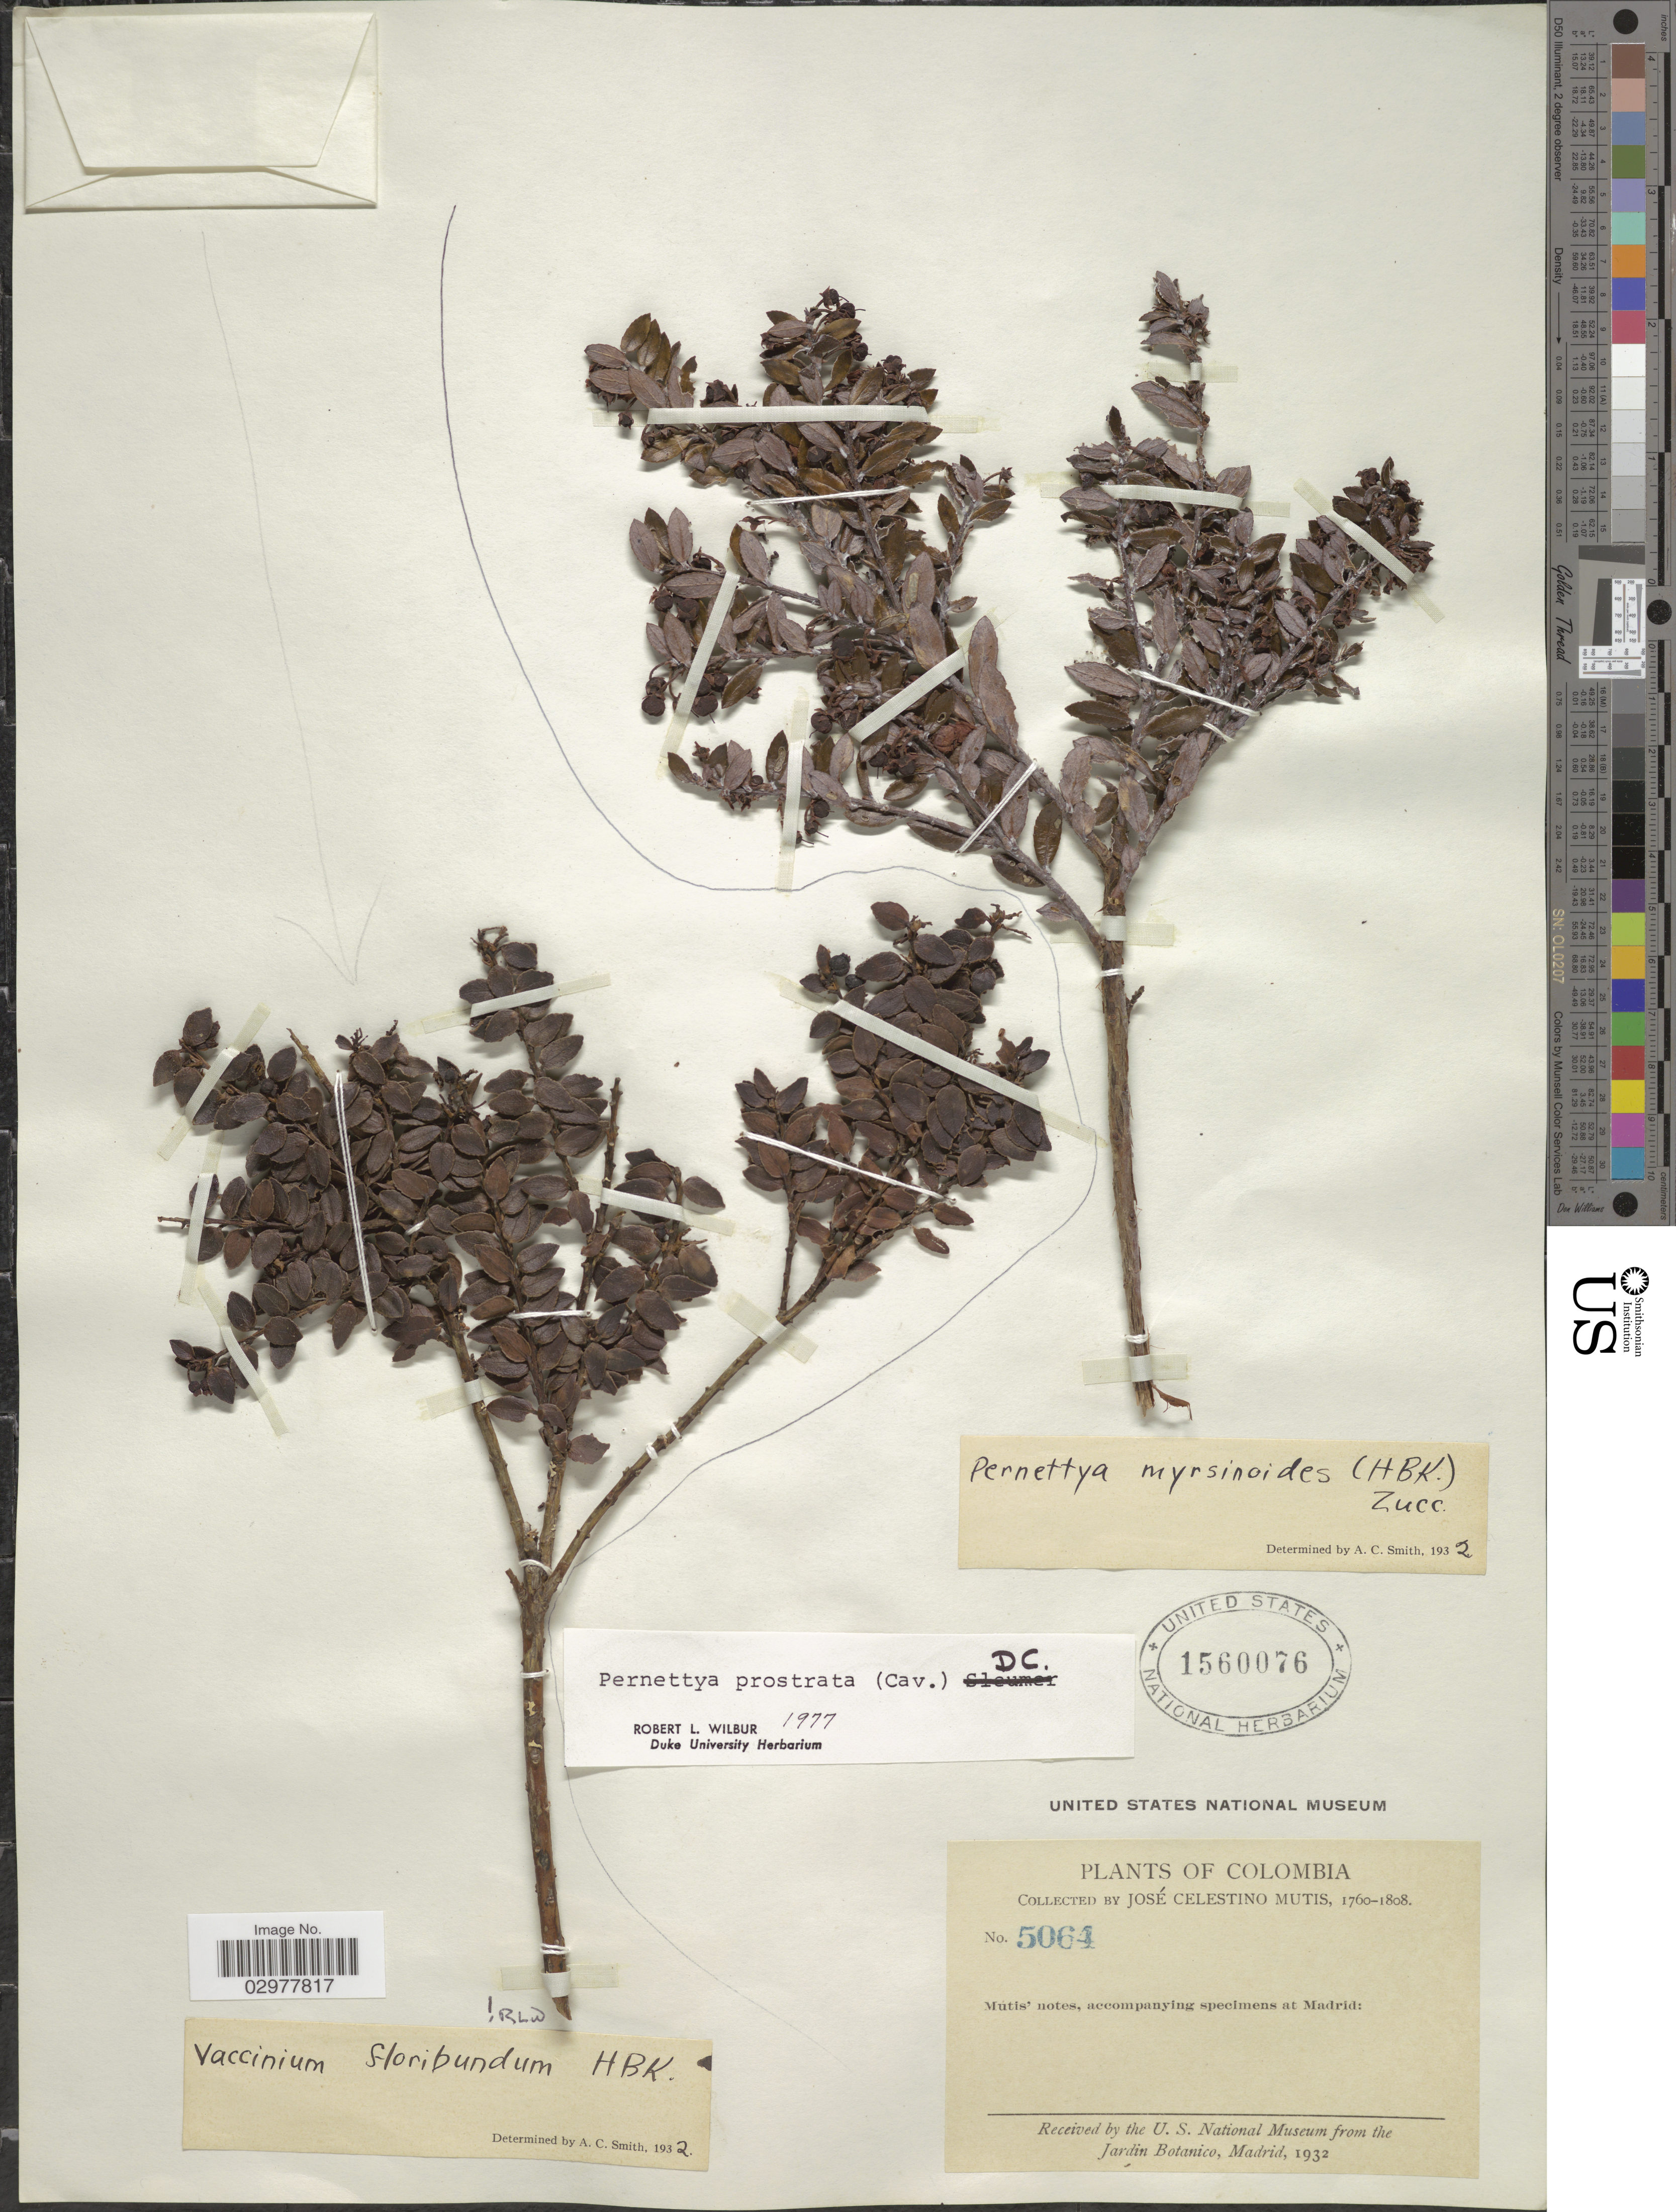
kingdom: Plantae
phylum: Tracheophyta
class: Magnoliopsida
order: Ericales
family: Ericaceae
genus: Pernettya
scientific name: Pernettya prostrata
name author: (Cav.) DC.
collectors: J. C. B. Mutis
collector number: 5064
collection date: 1760/1808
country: Colombia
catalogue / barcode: US 1560076-2